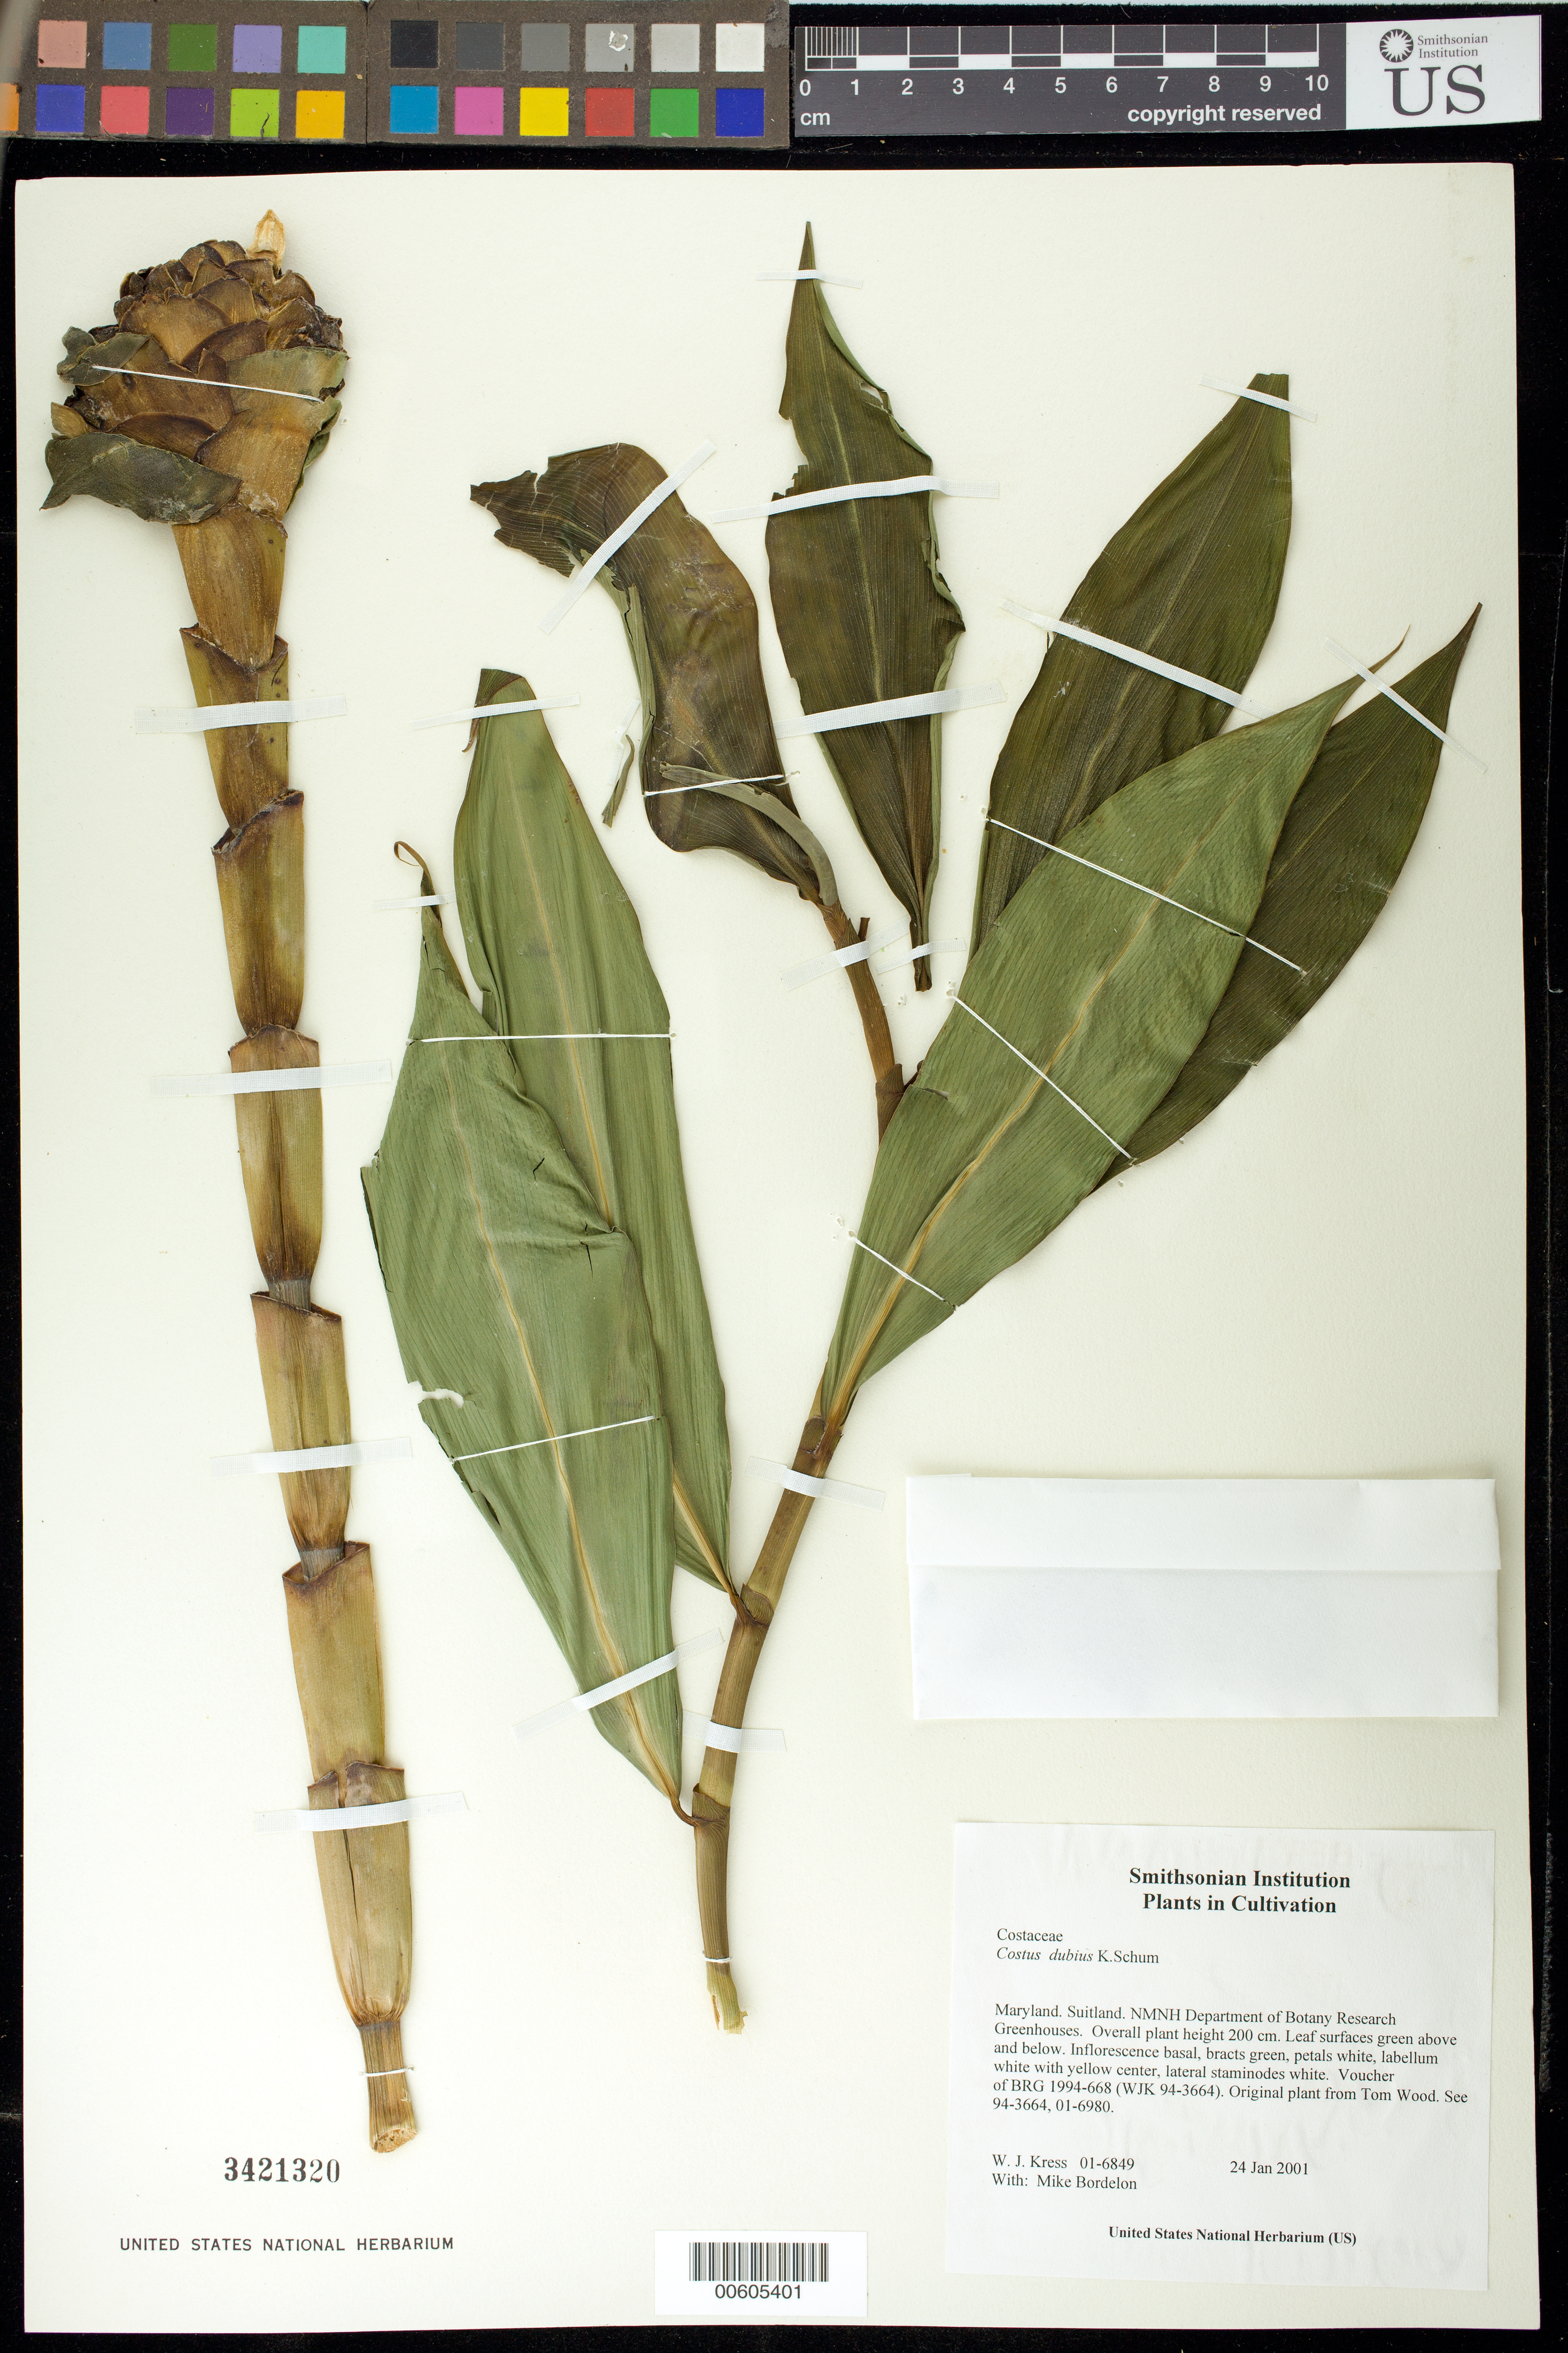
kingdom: Plantae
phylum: Tracheophyta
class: Liliopsida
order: Zingiberales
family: Costaceae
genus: Costus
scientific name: Costus dubius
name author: K. Schum.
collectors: W. J. Kress & M. Bordelon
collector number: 01-6849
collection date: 2001-01-24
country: United States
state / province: Maryland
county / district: Prince George's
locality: NMNH Botany Research Greenhouses. Suitland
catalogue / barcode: US 3421320